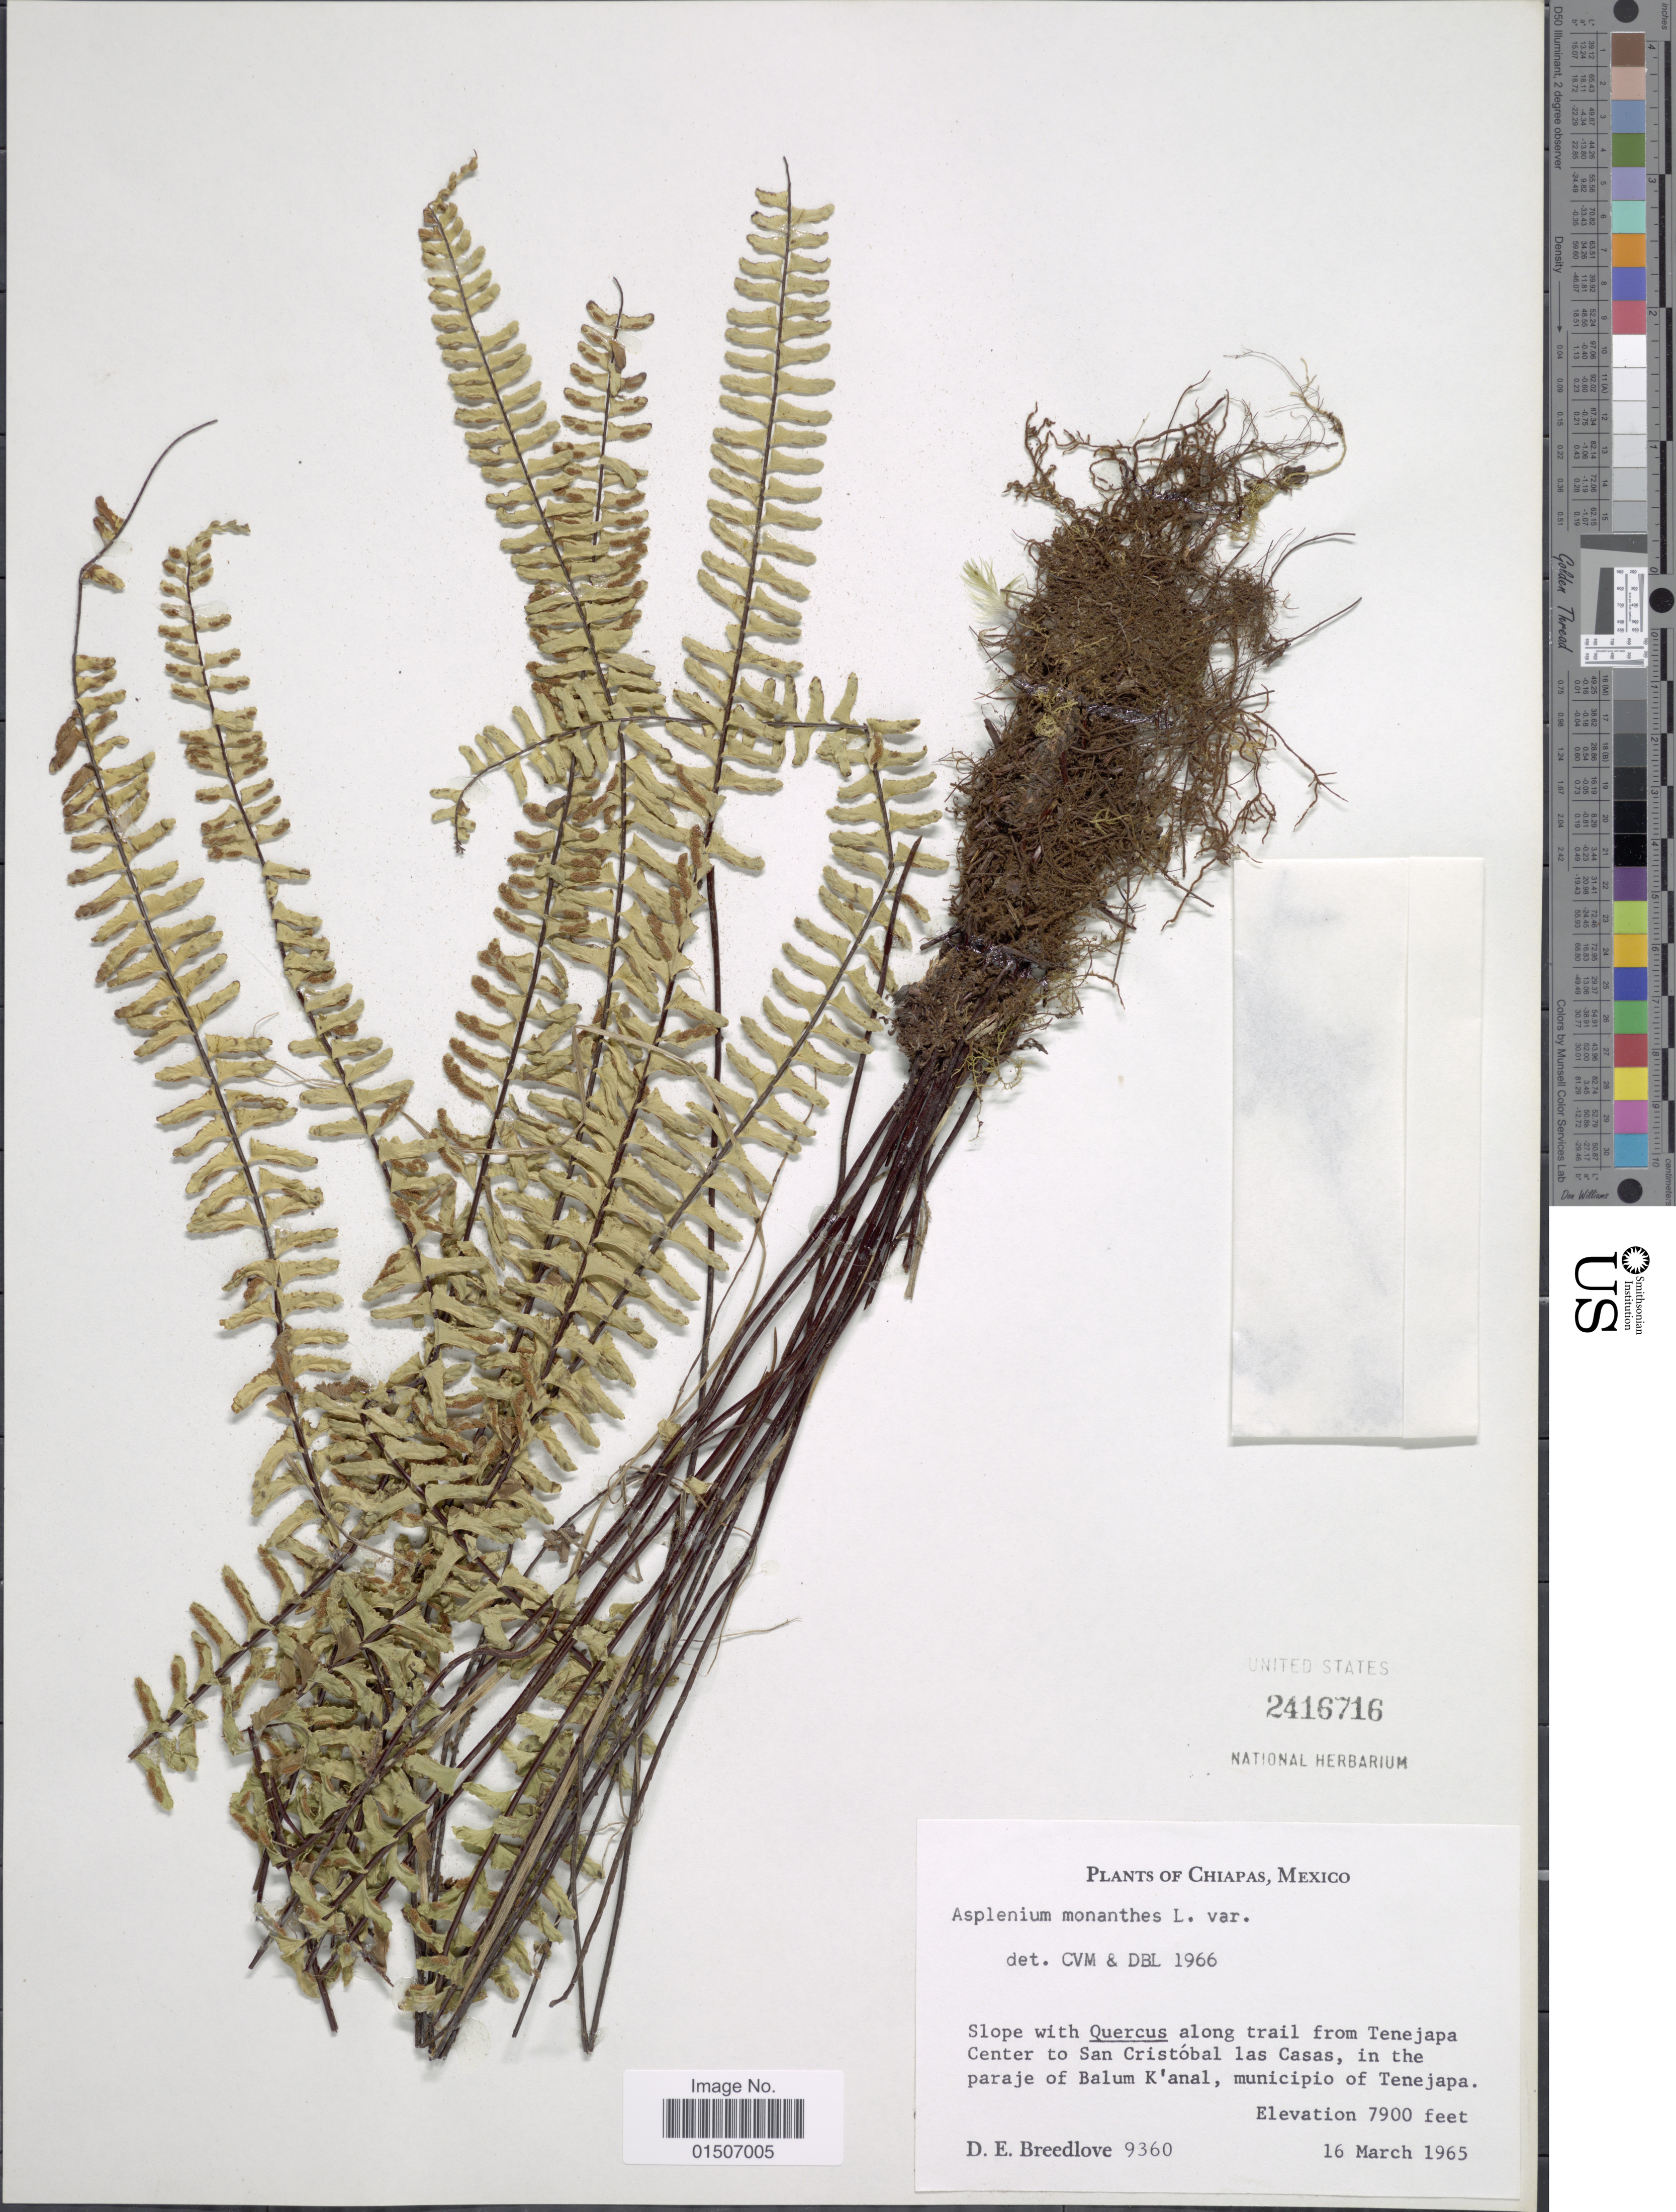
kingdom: Plantae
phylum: Tracheophyta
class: Polypodiopsida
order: Polypodiales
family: Aspleniaceae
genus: Asplenium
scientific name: Asplenium monanthes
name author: L.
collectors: D. E. Breedlove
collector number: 9360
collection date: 1965-03-16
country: Mexico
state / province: Chiapas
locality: Slope with Quercus along trail from Tenejapa Center to San Cristóbal las Casas, in the paraje of Balum K'anal, muncipio of Tenejapa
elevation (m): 2408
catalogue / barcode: US 2416716